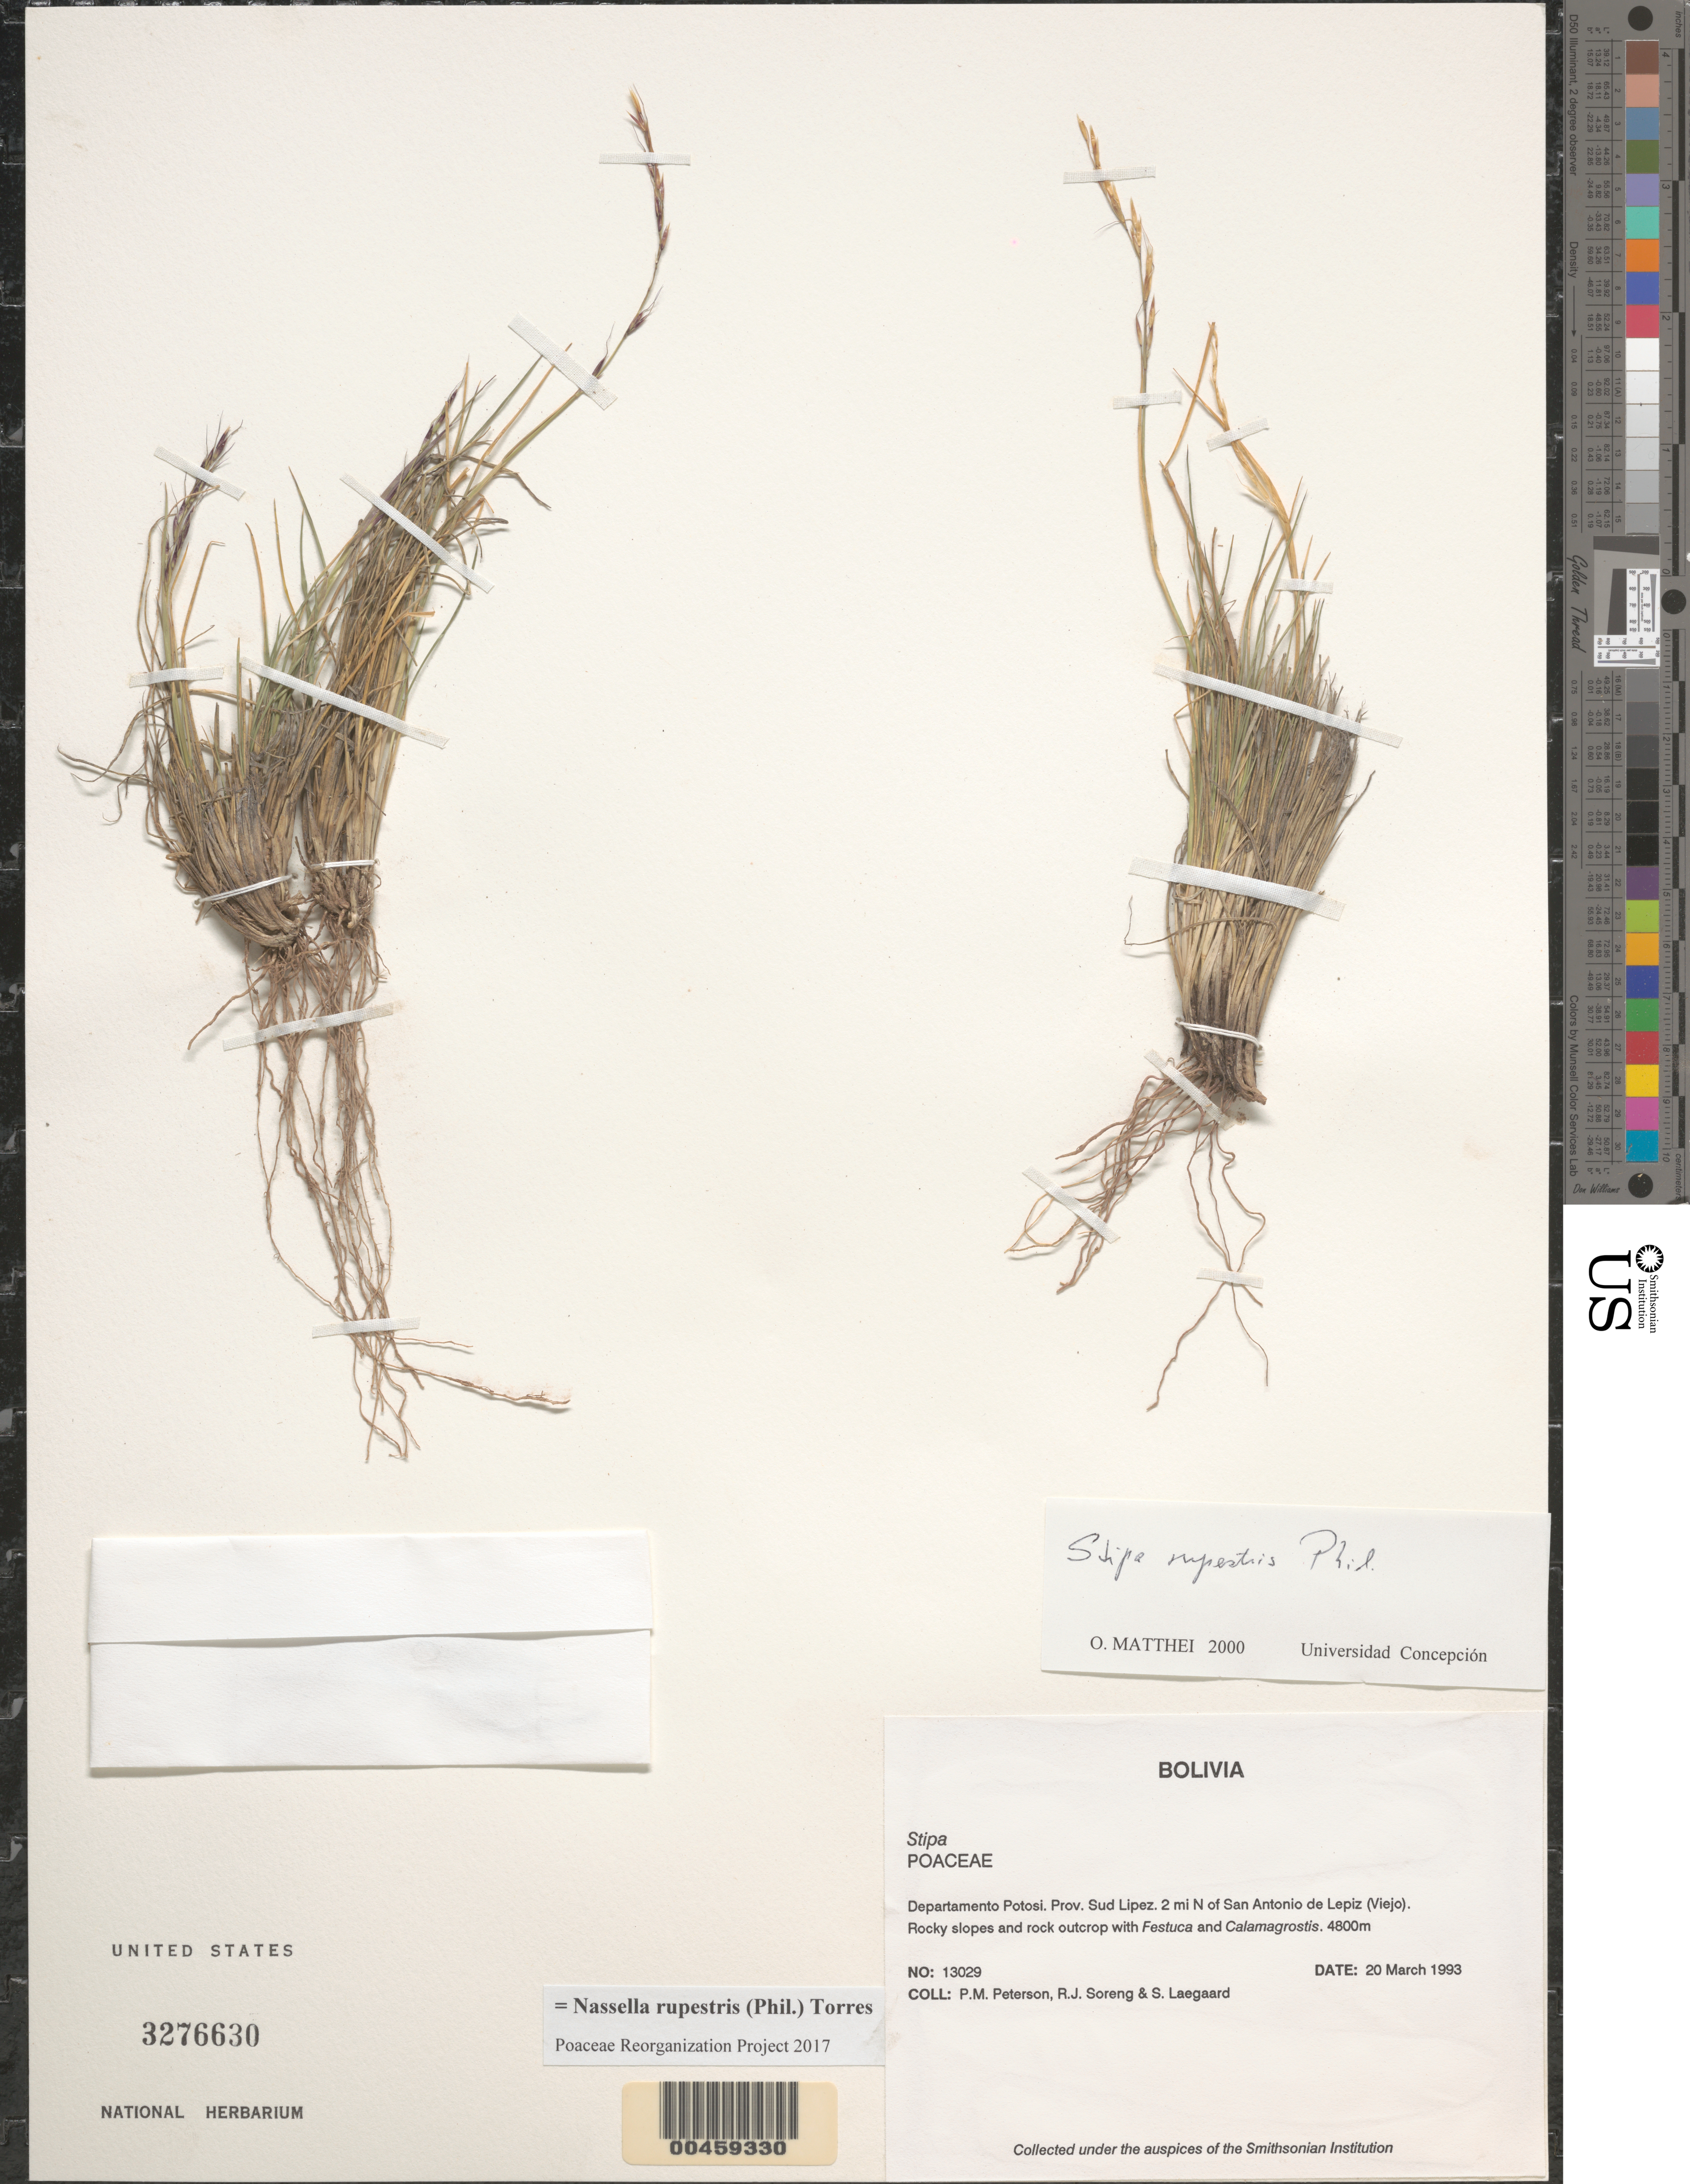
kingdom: Plantae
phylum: Tracheophyta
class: Liliopsida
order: Poales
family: Poaceae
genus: Nassella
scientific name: Nassella rupestris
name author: (Phil.) A.M. Torres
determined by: Poaceae Reorganization Project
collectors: P. M. Peterson, R. J. Soreng & S. Lægaard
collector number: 13029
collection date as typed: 20 Mar 1993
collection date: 1993-03-20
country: Bolivia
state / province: Potosí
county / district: Sud Lípez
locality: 2 mi N of San Antonia de Lepiz (Viejo).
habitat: Rocky slopes and rock outcrop with Festuca and Calamagrostis.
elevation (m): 4800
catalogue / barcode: US 3276630